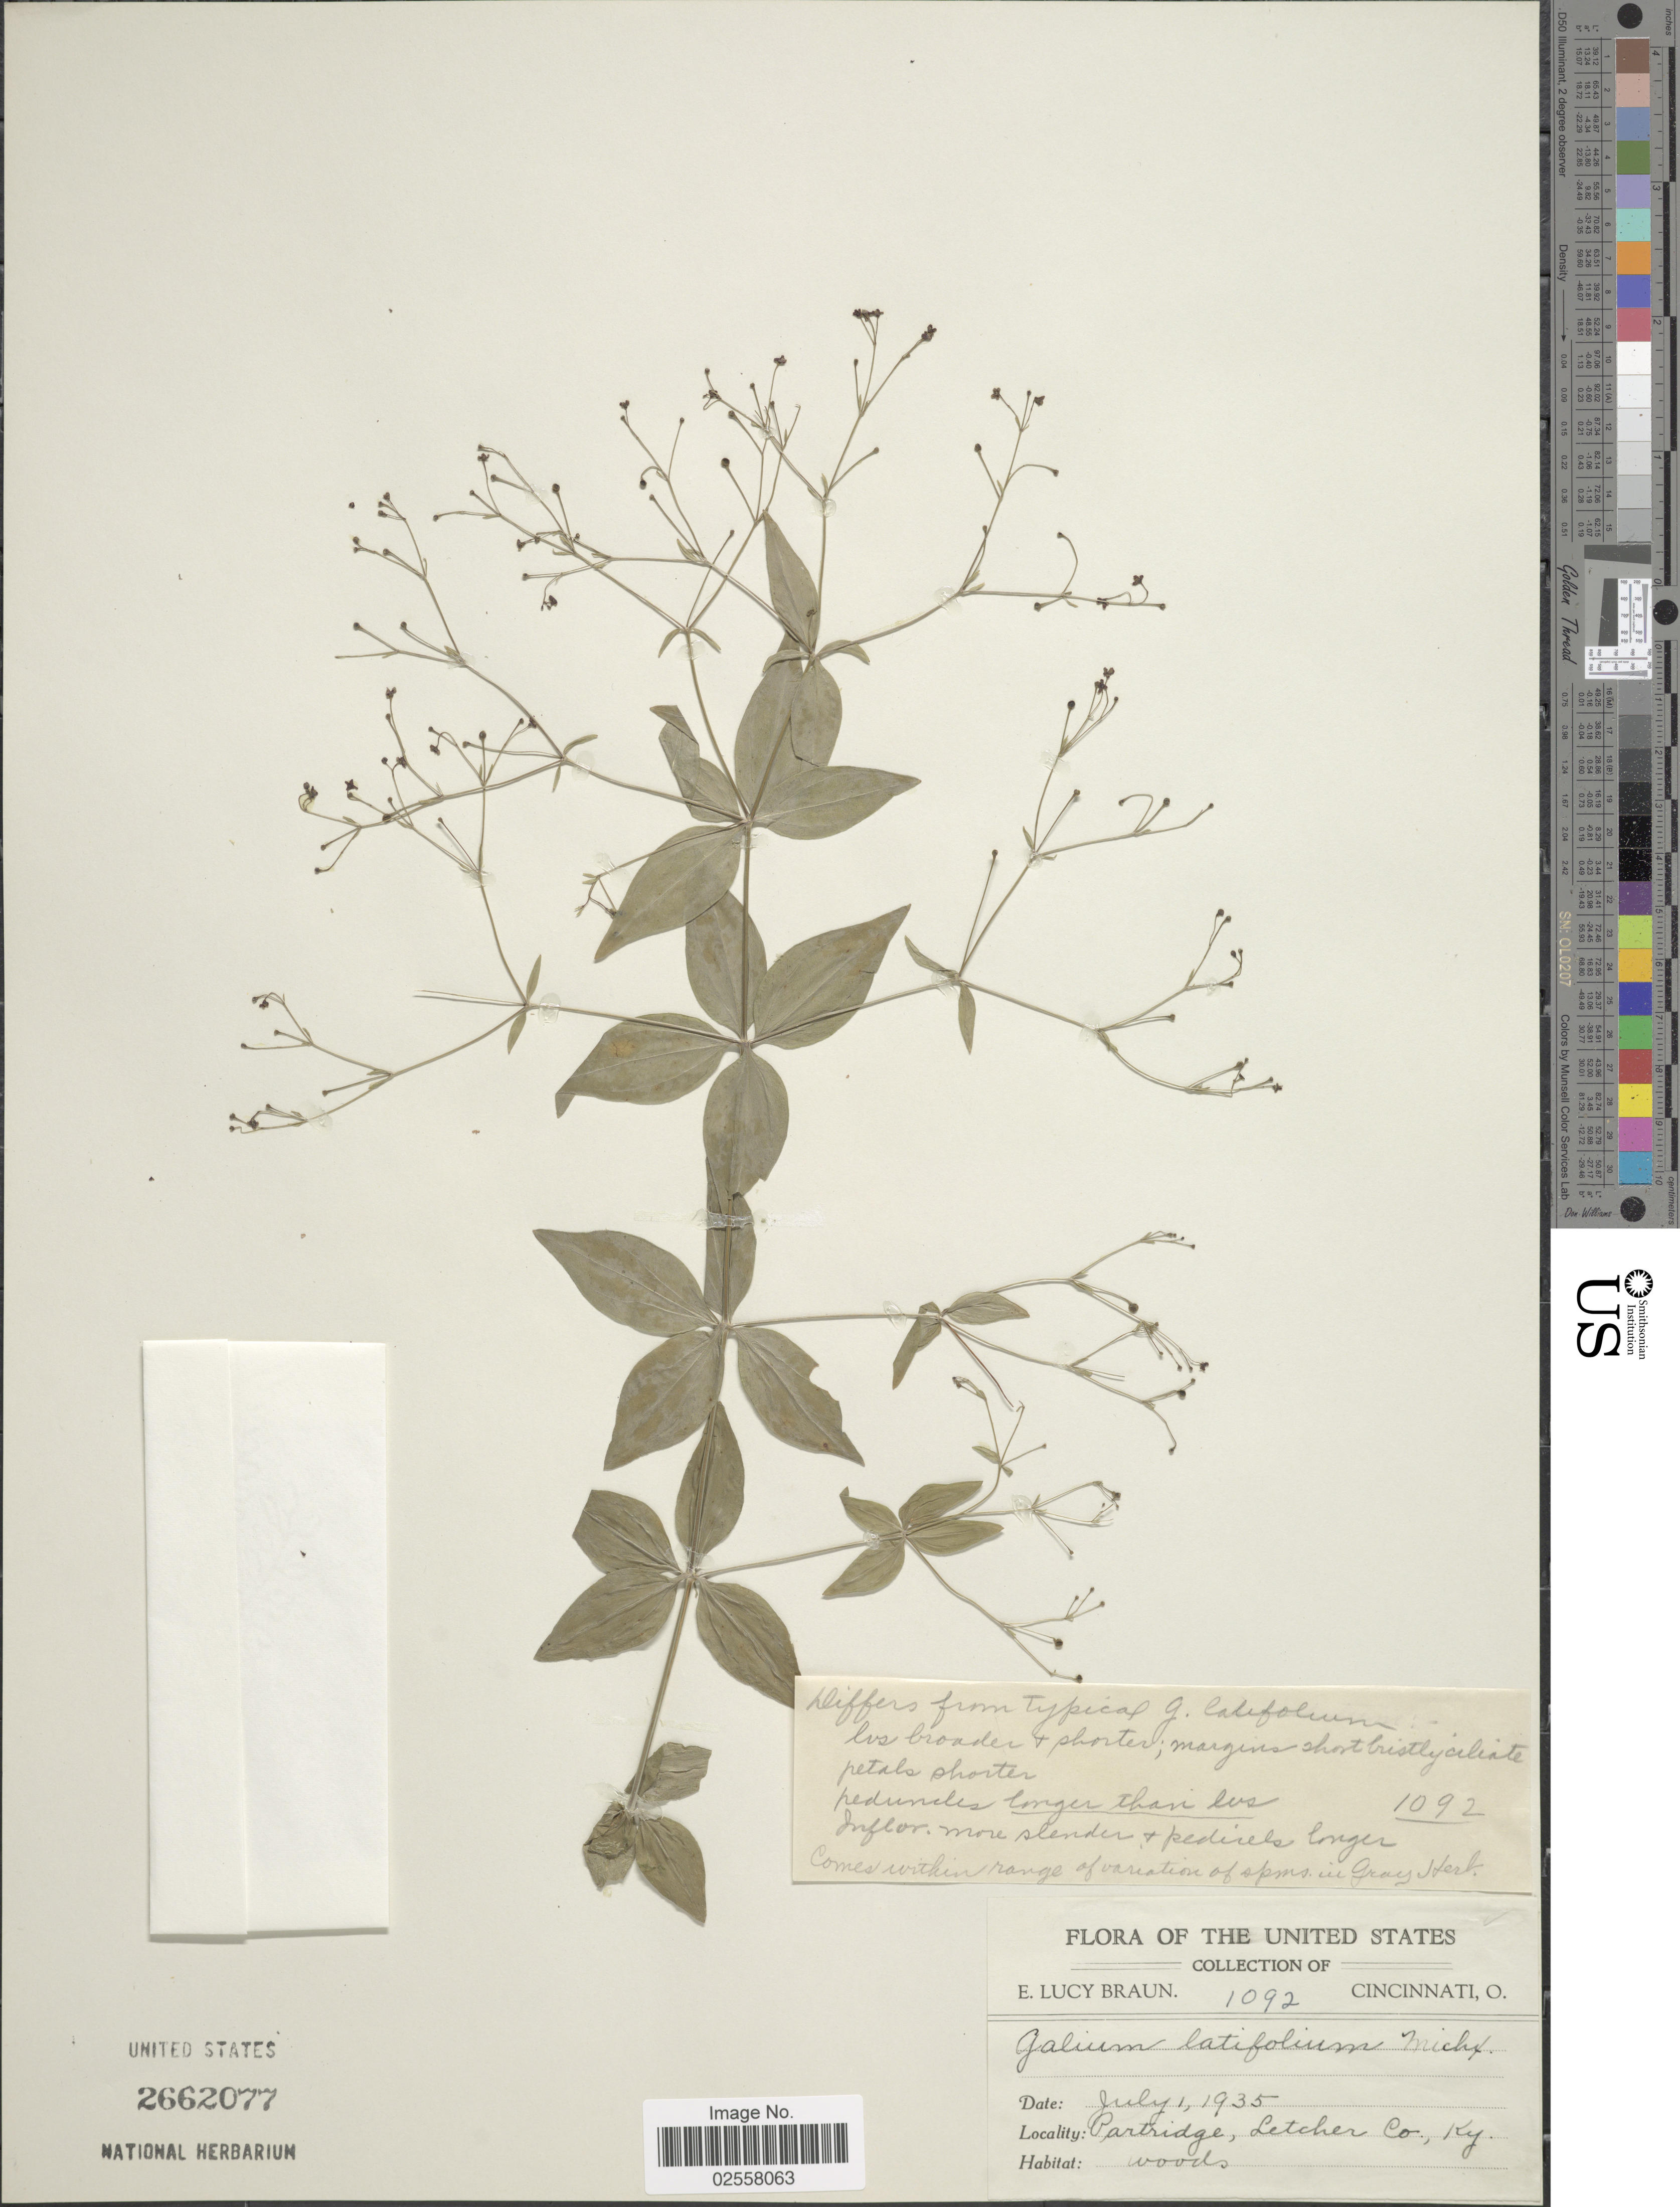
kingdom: Plantae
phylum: Tracheophyta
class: Magnoliopsida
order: Gentianales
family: Rubiaceae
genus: Galium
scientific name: Galium latifolium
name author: Michx.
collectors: E. L. Braun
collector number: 1092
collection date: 1935-07-01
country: United States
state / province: Kentucky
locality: Partridge, Letcher Co., Ky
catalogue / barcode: US 2662077